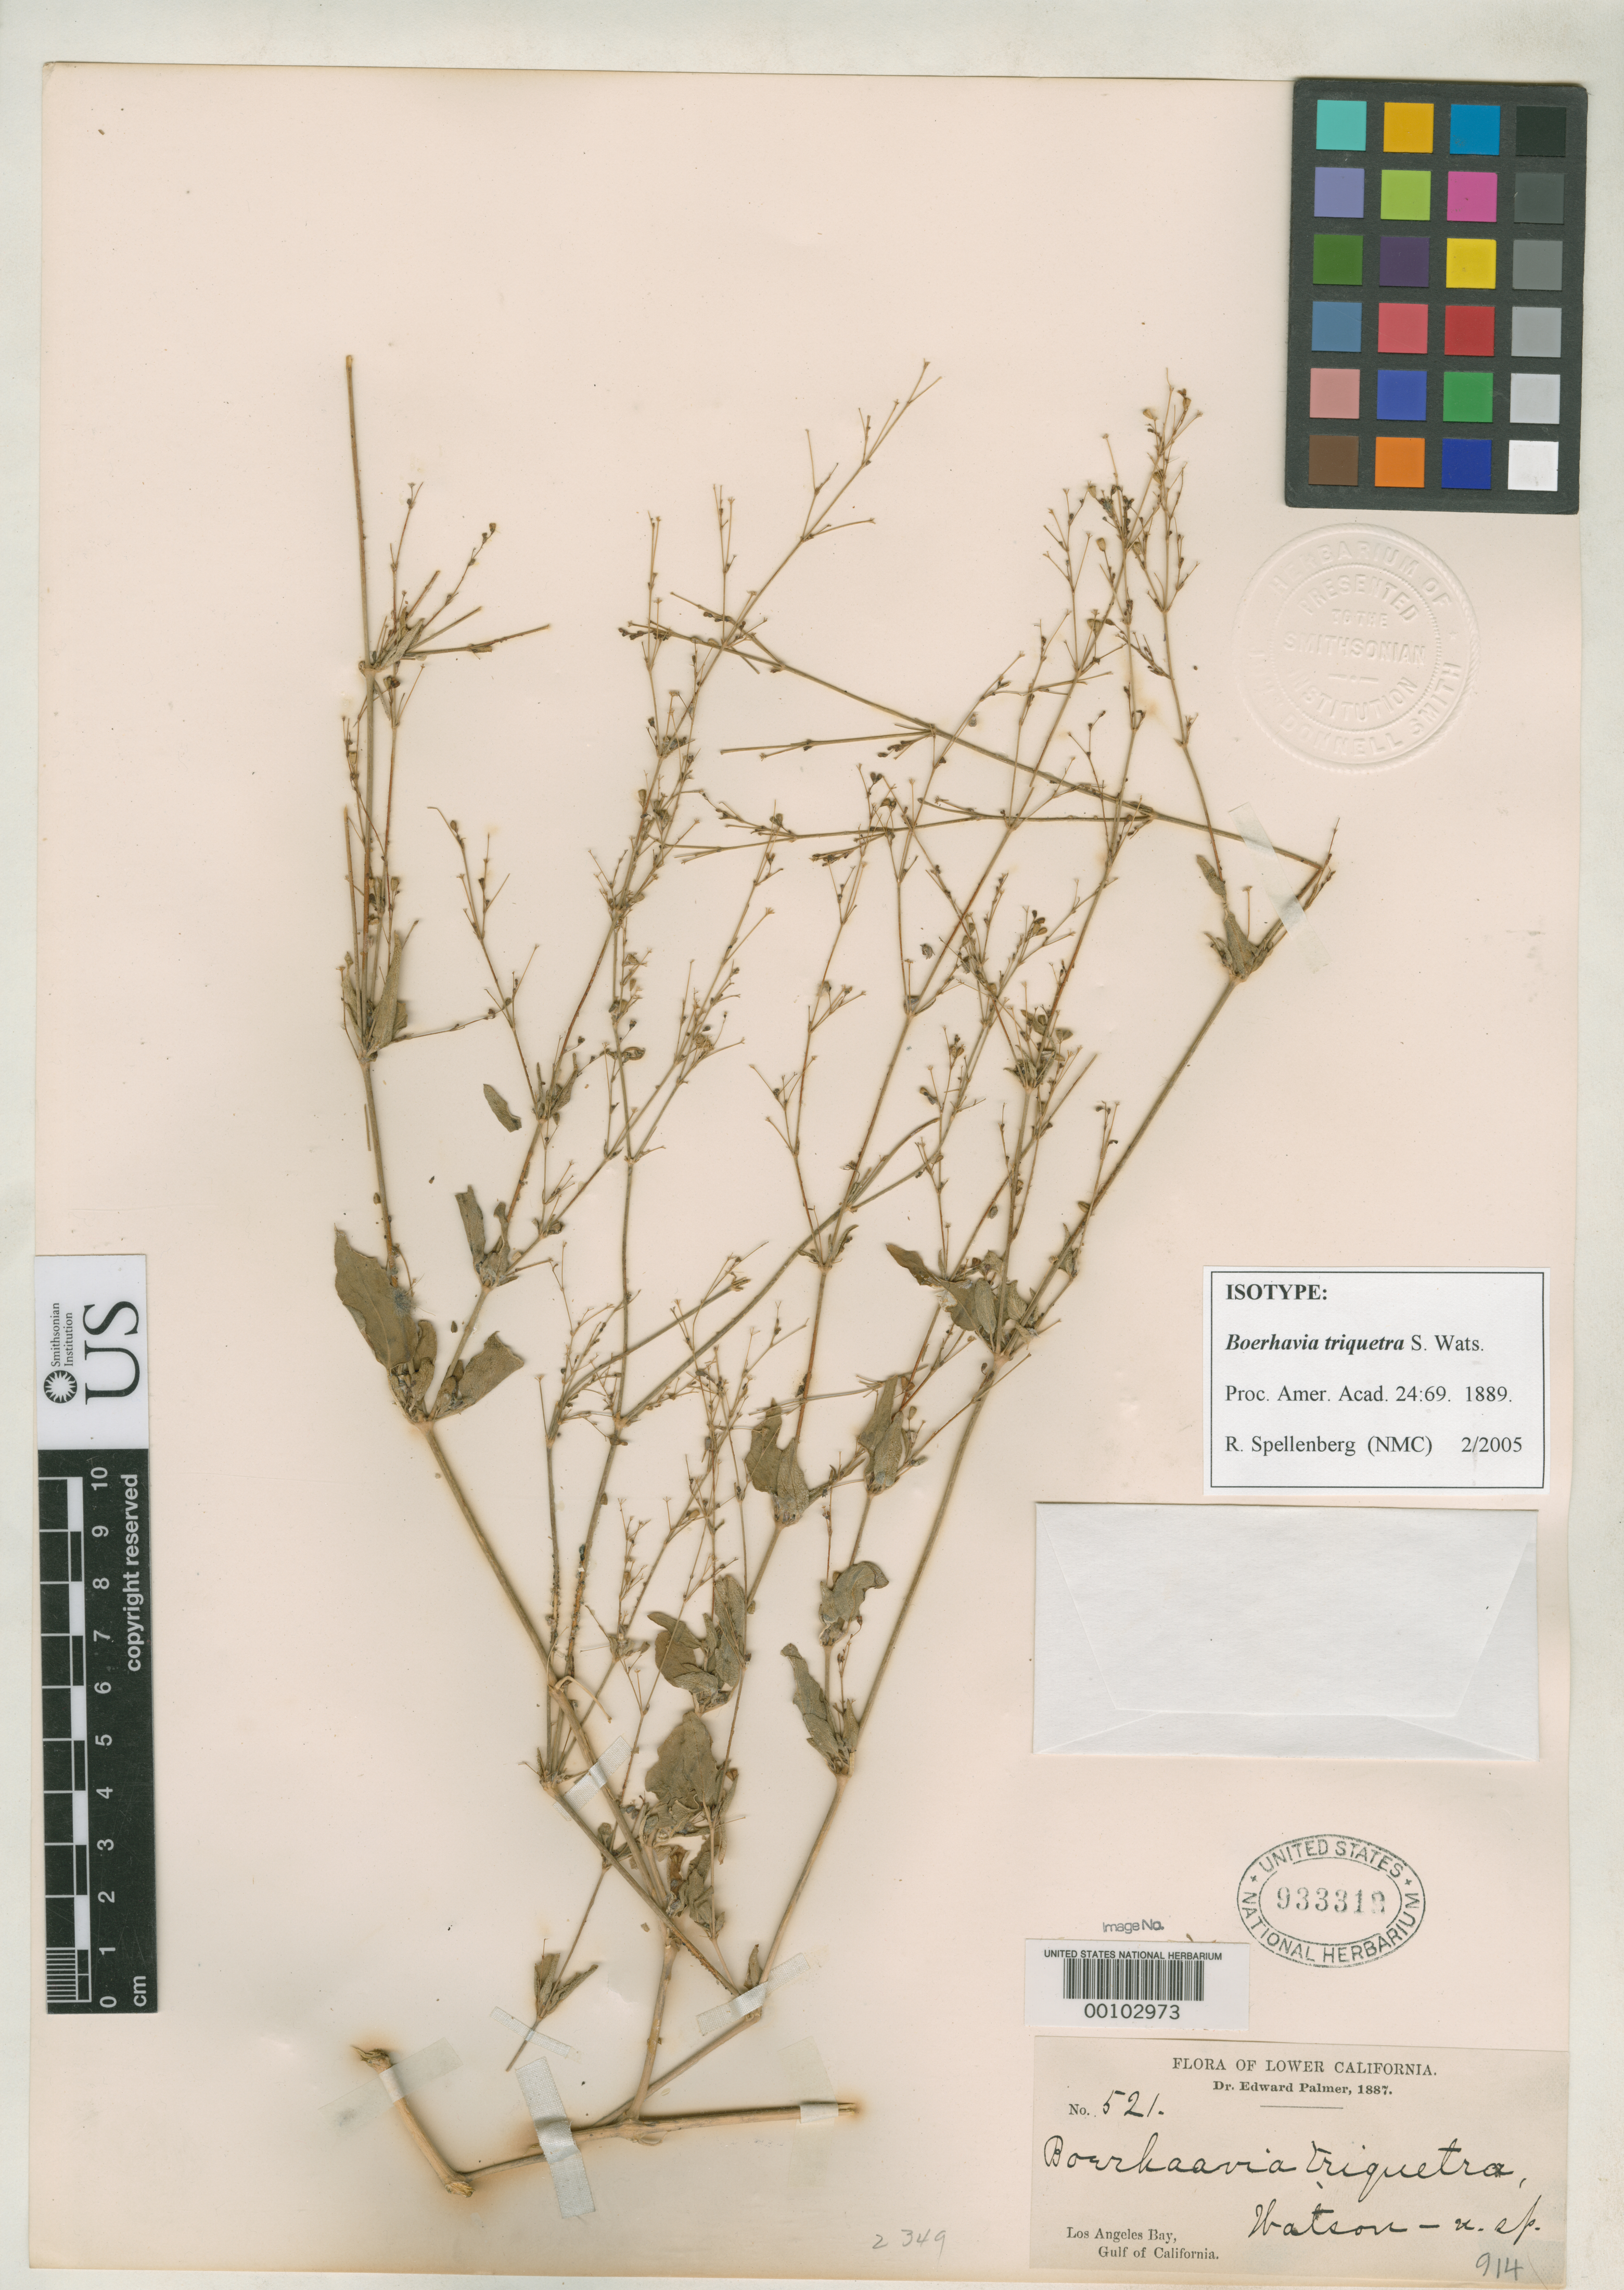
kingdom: Plantae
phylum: Tracheophyta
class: Magnoliopsida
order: Caryophyllales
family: Nyctaginaceae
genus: Boerhavia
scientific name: Boerhavia triquetra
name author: S. Watson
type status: Type Collection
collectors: E. Palmer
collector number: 521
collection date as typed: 1887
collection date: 1887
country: Mexico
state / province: Baja California Norte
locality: Los Angeles Bay, Gulf of California.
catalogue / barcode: US 933312